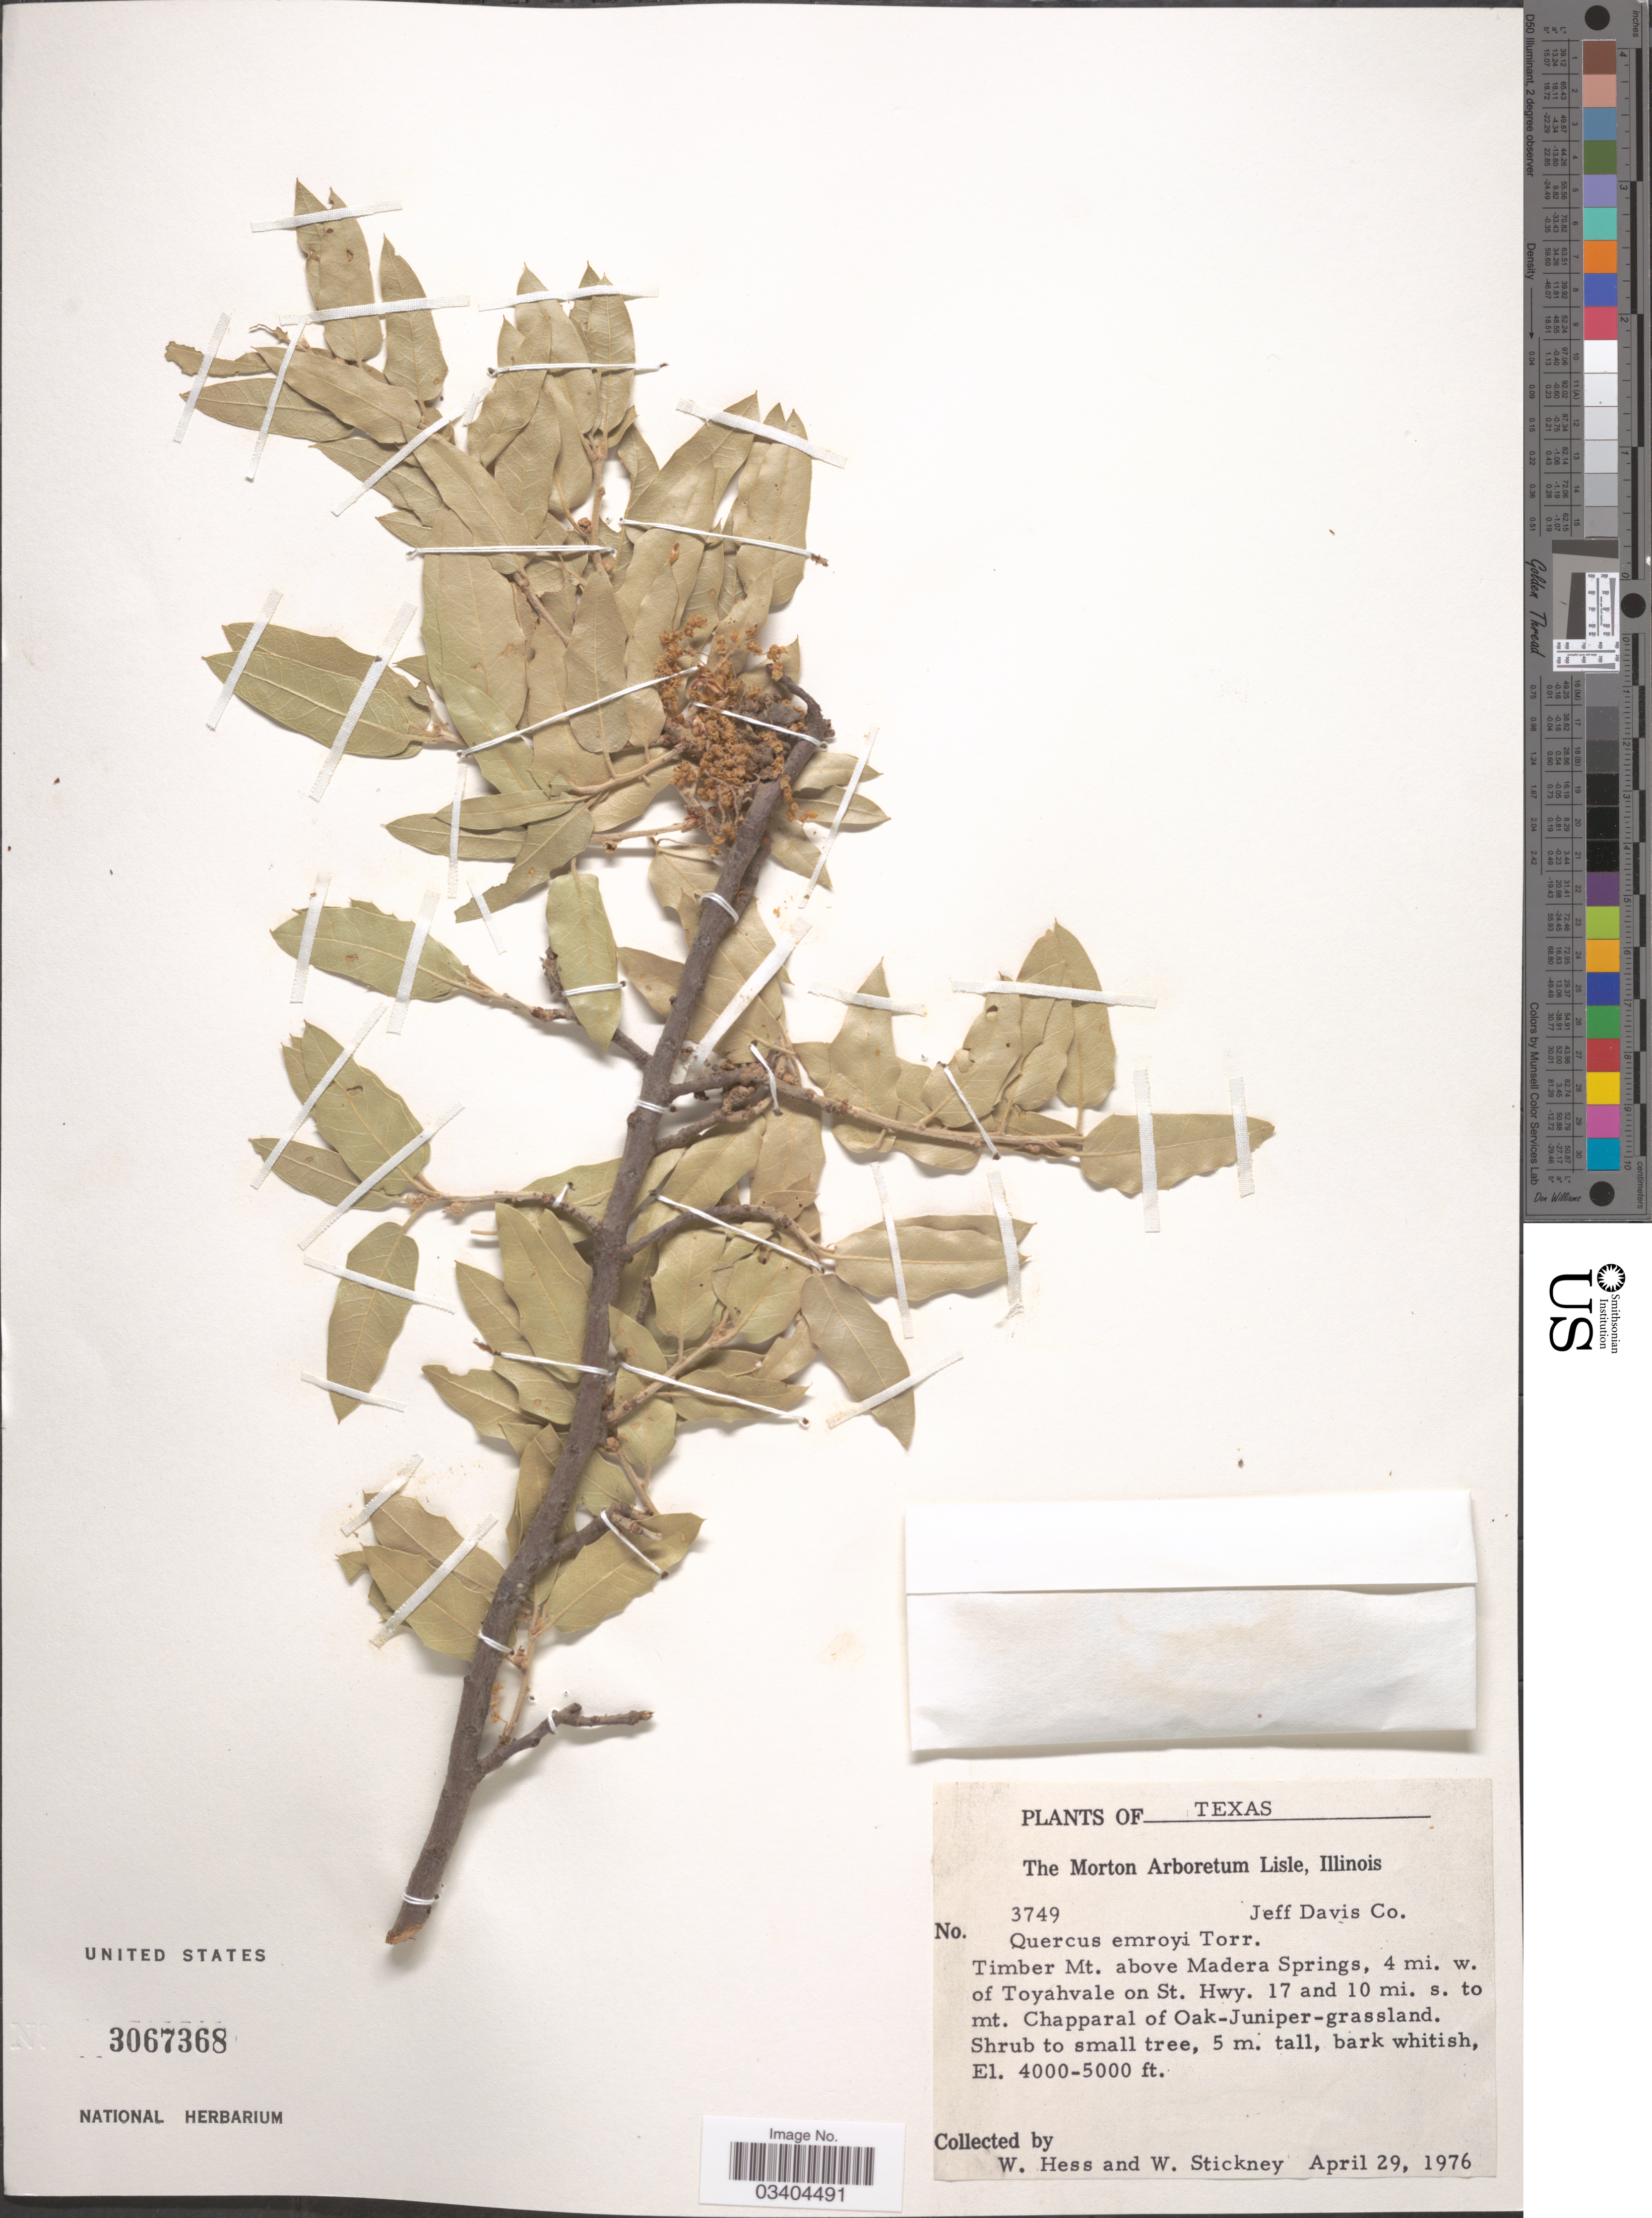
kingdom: Plantae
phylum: Tracheophyta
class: Magnoliopsida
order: Fagales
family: Fagaceae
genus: Quercus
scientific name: Quercus emoryi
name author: Torr. in Emory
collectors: W. Hess & W. Stickney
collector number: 3749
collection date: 1976-04-29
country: United States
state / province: Texas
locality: Jeff Davis Co. Timber Mt. above Madera Springs, 4 mi. w. of Toyahvale on St. Hwy. 17 and 10 mi. s. to mt. Chapparal of Oak-Juniper-grassland.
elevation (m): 1219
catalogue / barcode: US 3067368